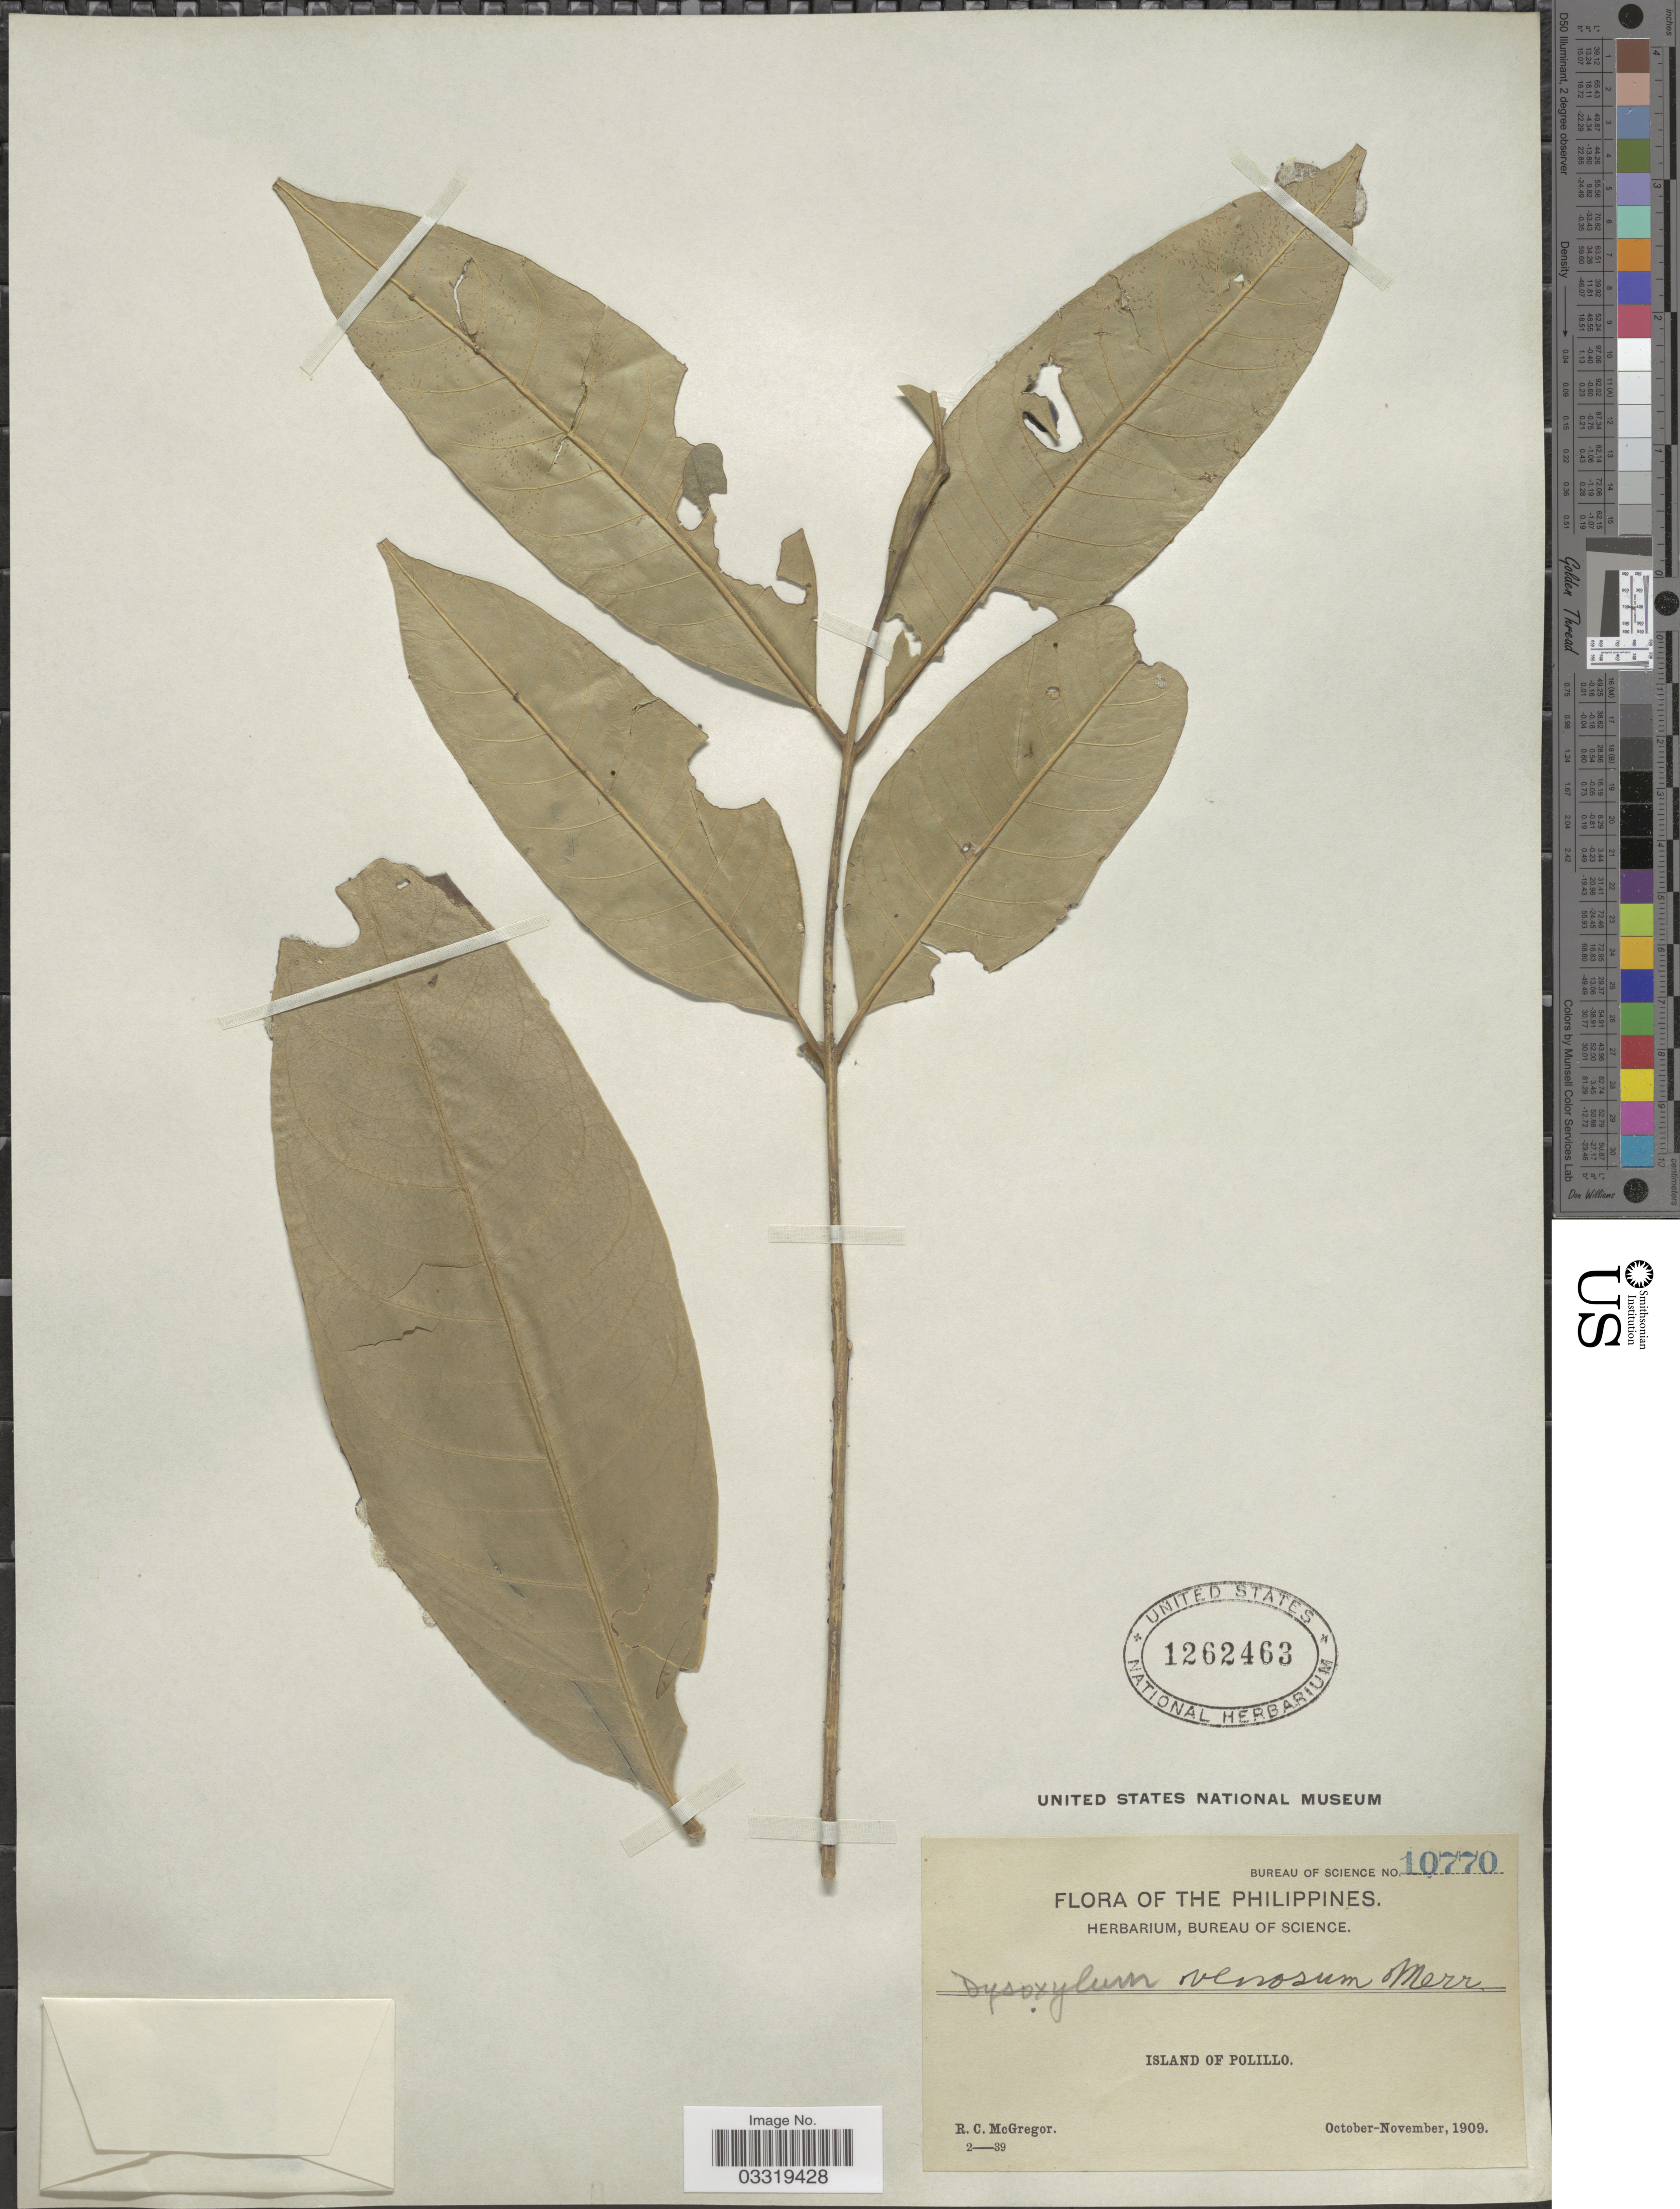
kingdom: Plantae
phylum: Tracheophyta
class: Magnoliopsida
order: Sapindales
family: Meliaceae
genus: Dysoxylum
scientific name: Dysoxylum oppositifolium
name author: F. Muell.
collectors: R. C. McGregor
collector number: Bureau of Science 10770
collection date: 1909-10/1909-11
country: Philippines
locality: Island of Polillo.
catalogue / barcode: US 1262463